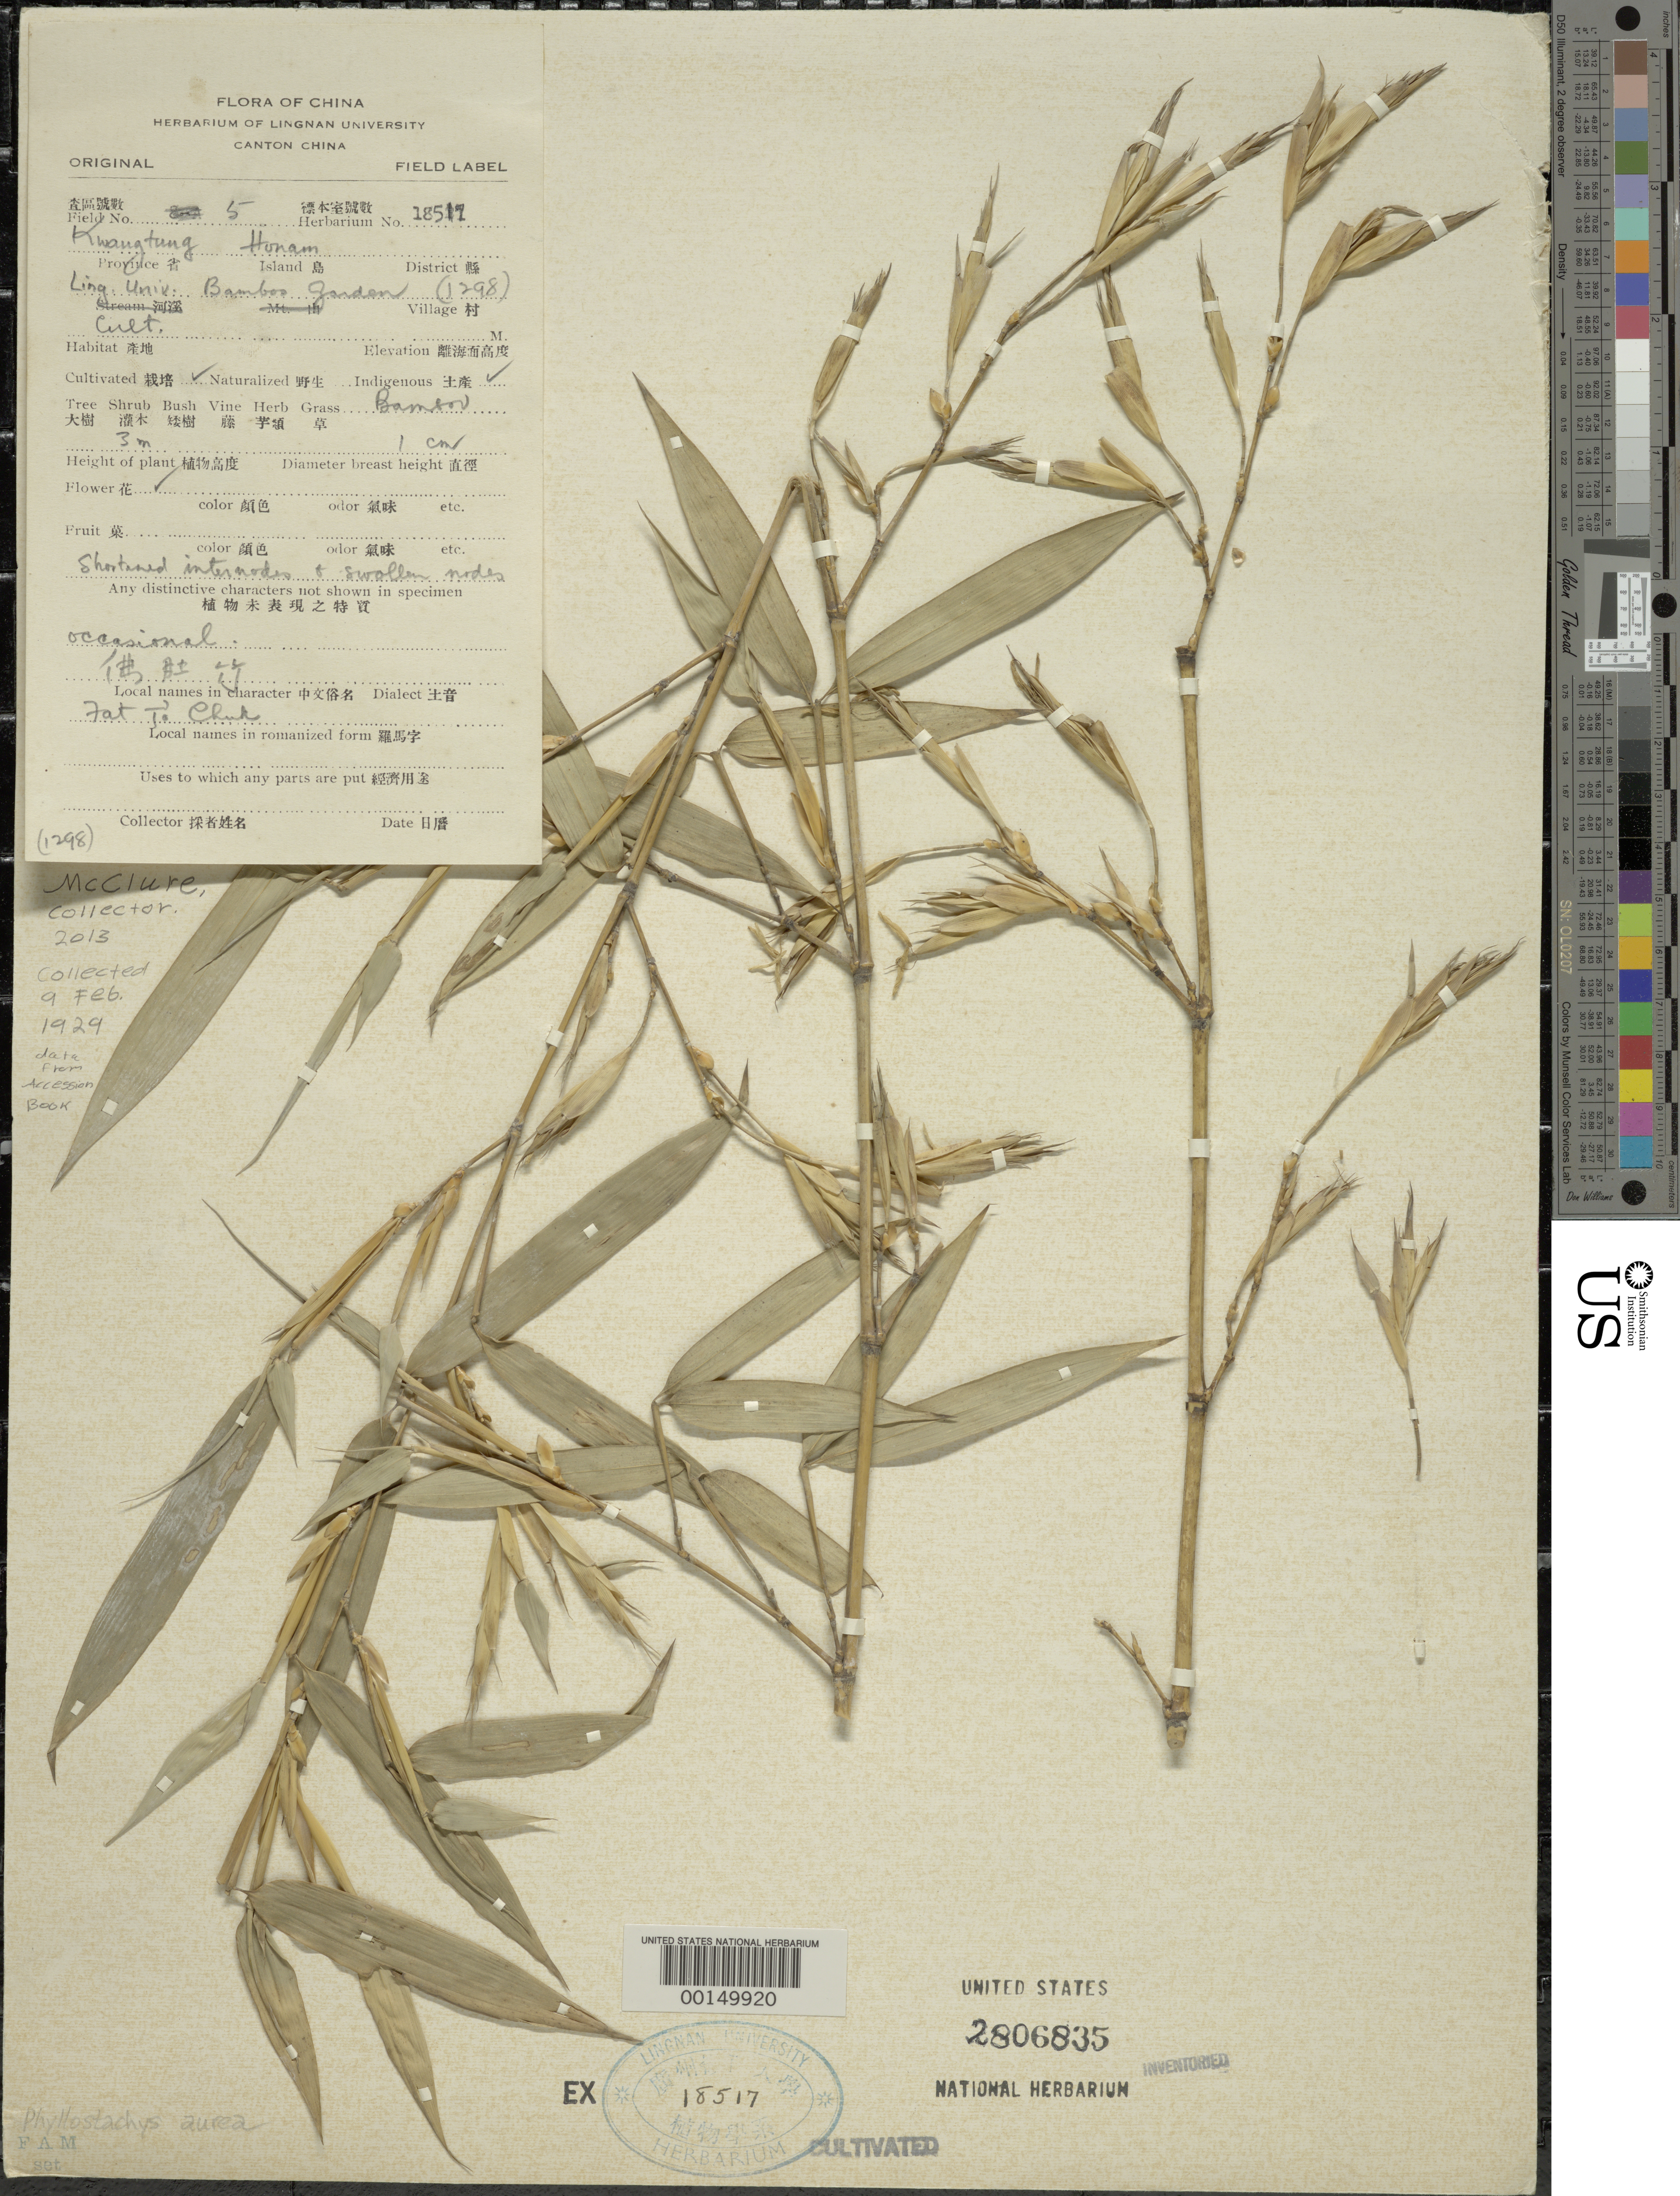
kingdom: Plantae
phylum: Tracheophyta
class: Liliopsida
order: Poales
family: Poaceae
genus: Phyllostachys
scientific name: Phyllostachys aurea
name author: Rivière & C. Rivière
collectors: F. A. McClure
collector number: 5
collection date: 1929-02-09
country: China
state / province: Guangdong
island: Honam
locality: Honan, lingnan bamboo garden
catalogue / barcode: US 2806835